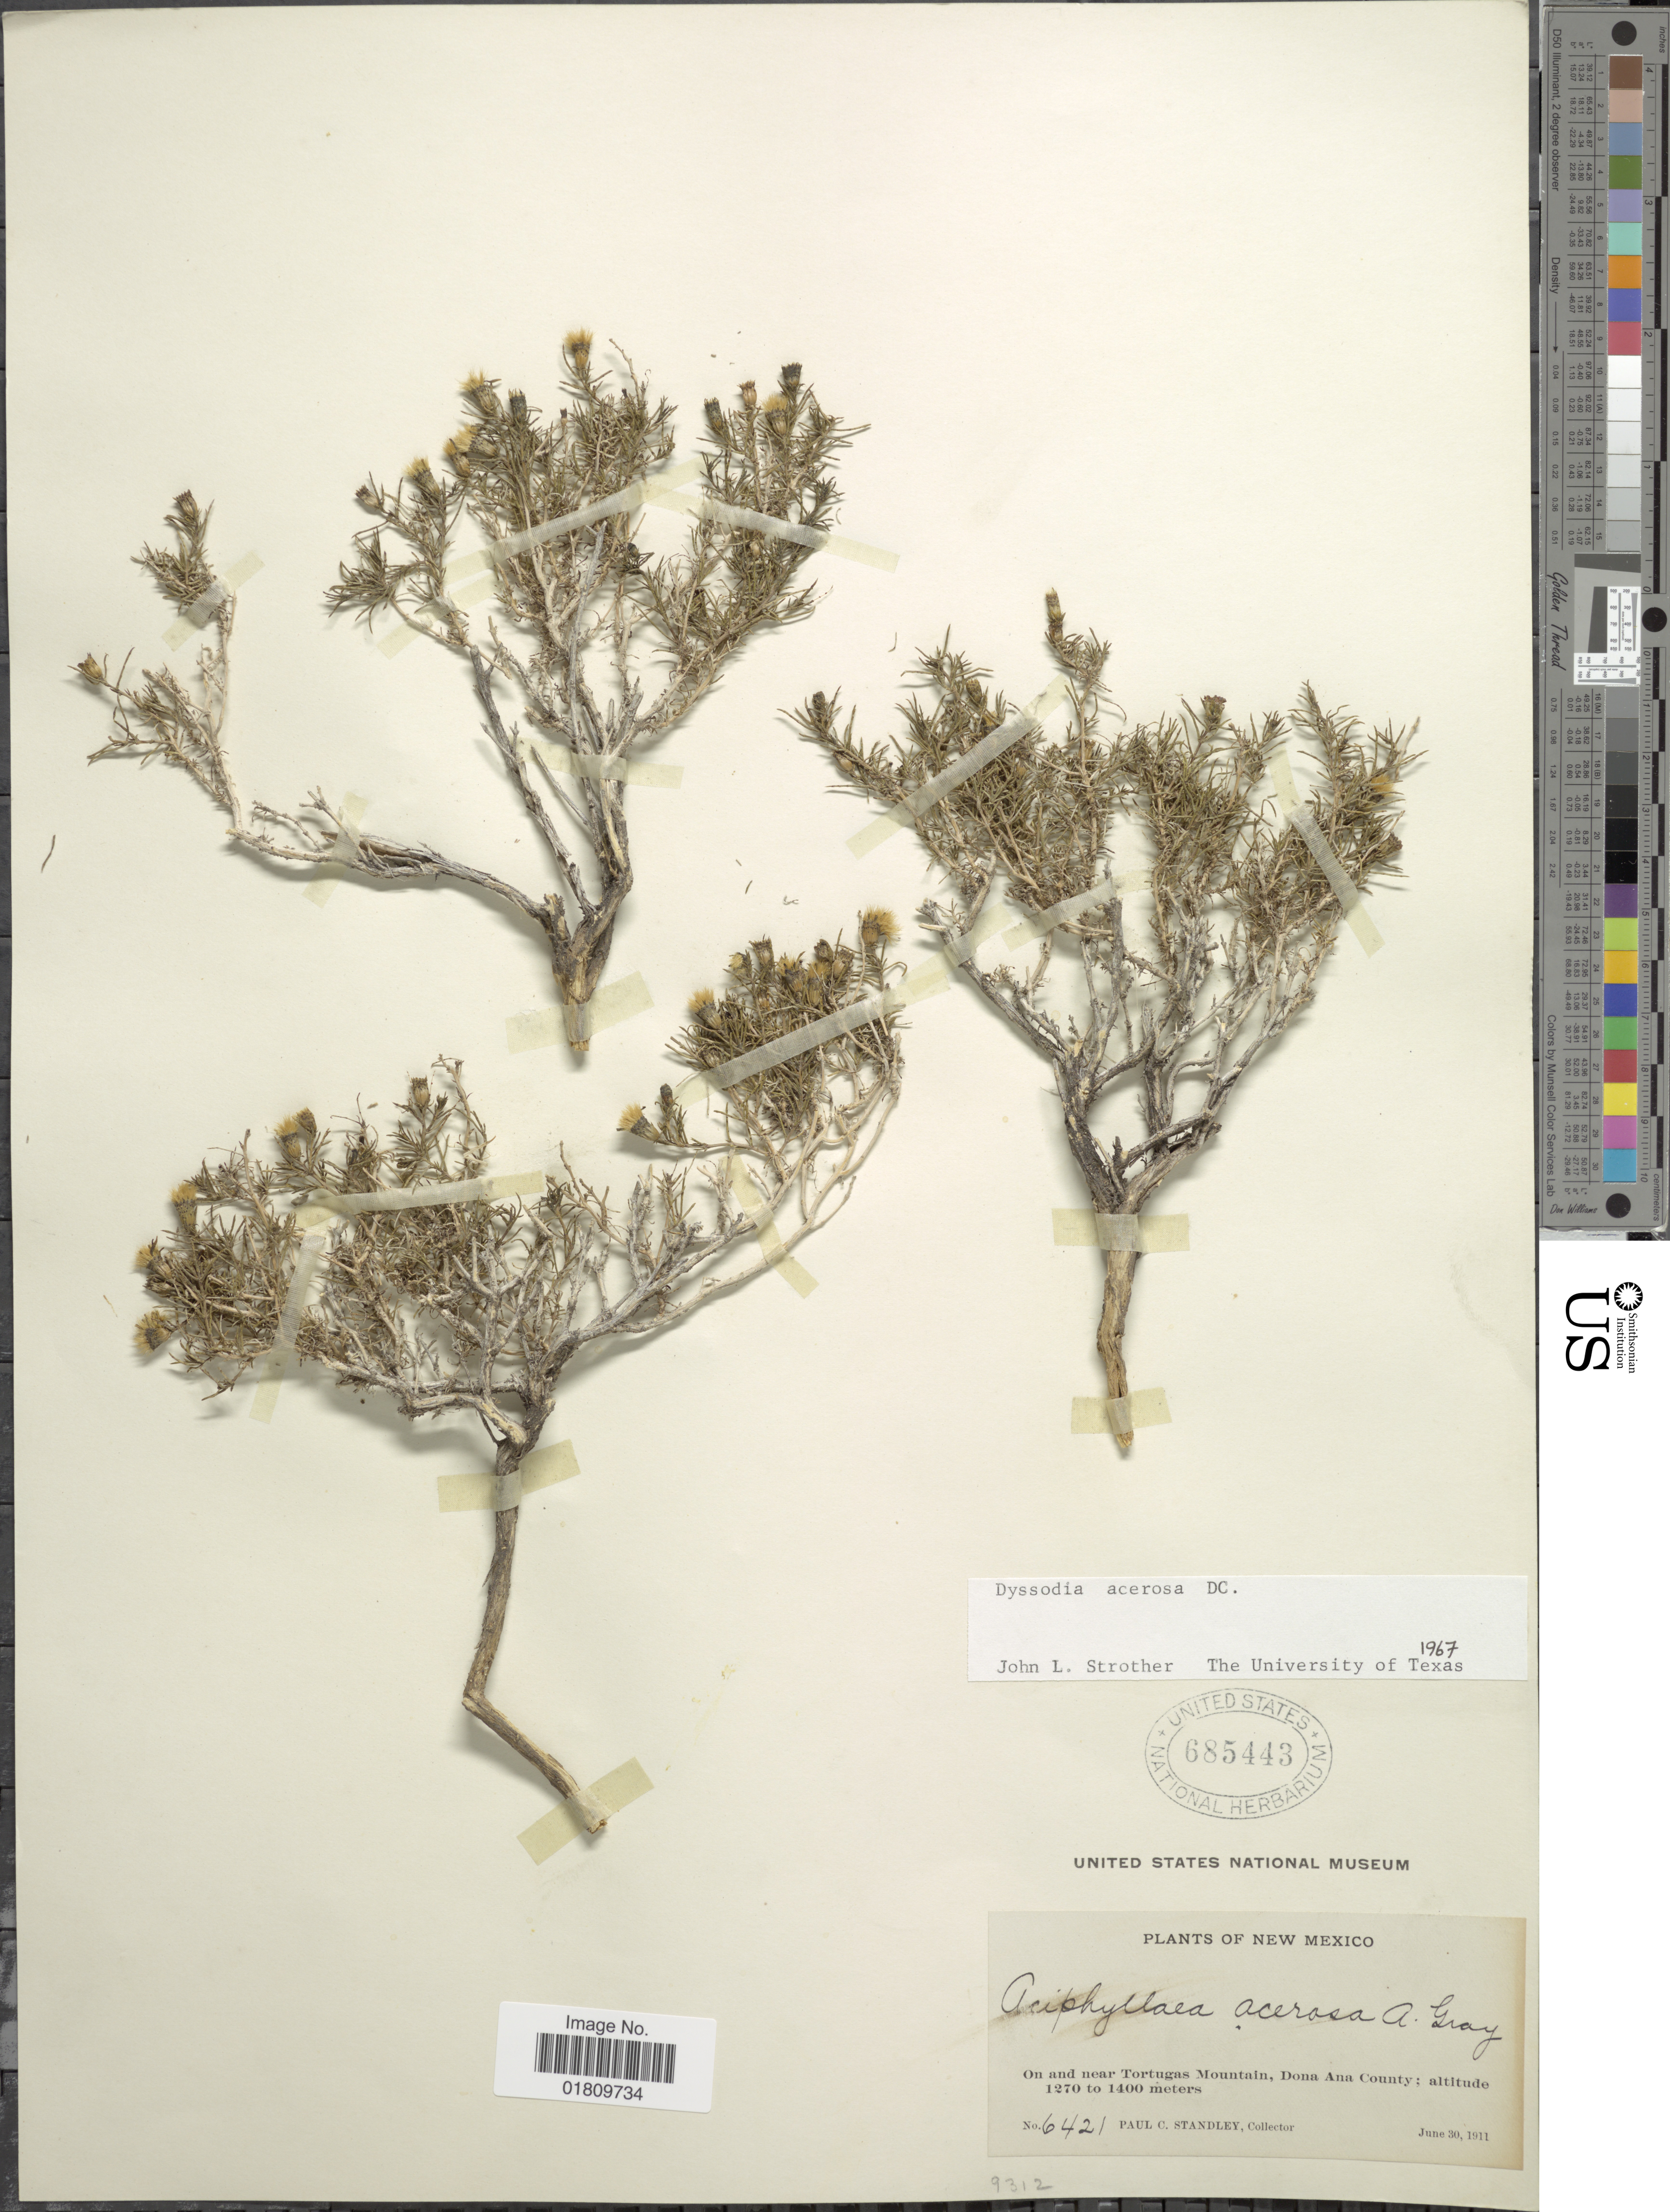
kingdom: Plantae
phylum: Tracheophyta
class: Magnoliopsida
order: Asterales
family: Asteraceae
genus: Thymophylla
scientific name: Thymophylla acerosa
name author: (DC.) Strother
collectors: P. C. Standley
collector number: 6421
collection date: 1911-06-30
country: United States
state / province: New Mexico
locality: On and near Tortugas Mountain, Dona Ana County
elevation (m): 1270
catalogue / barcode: US 685443